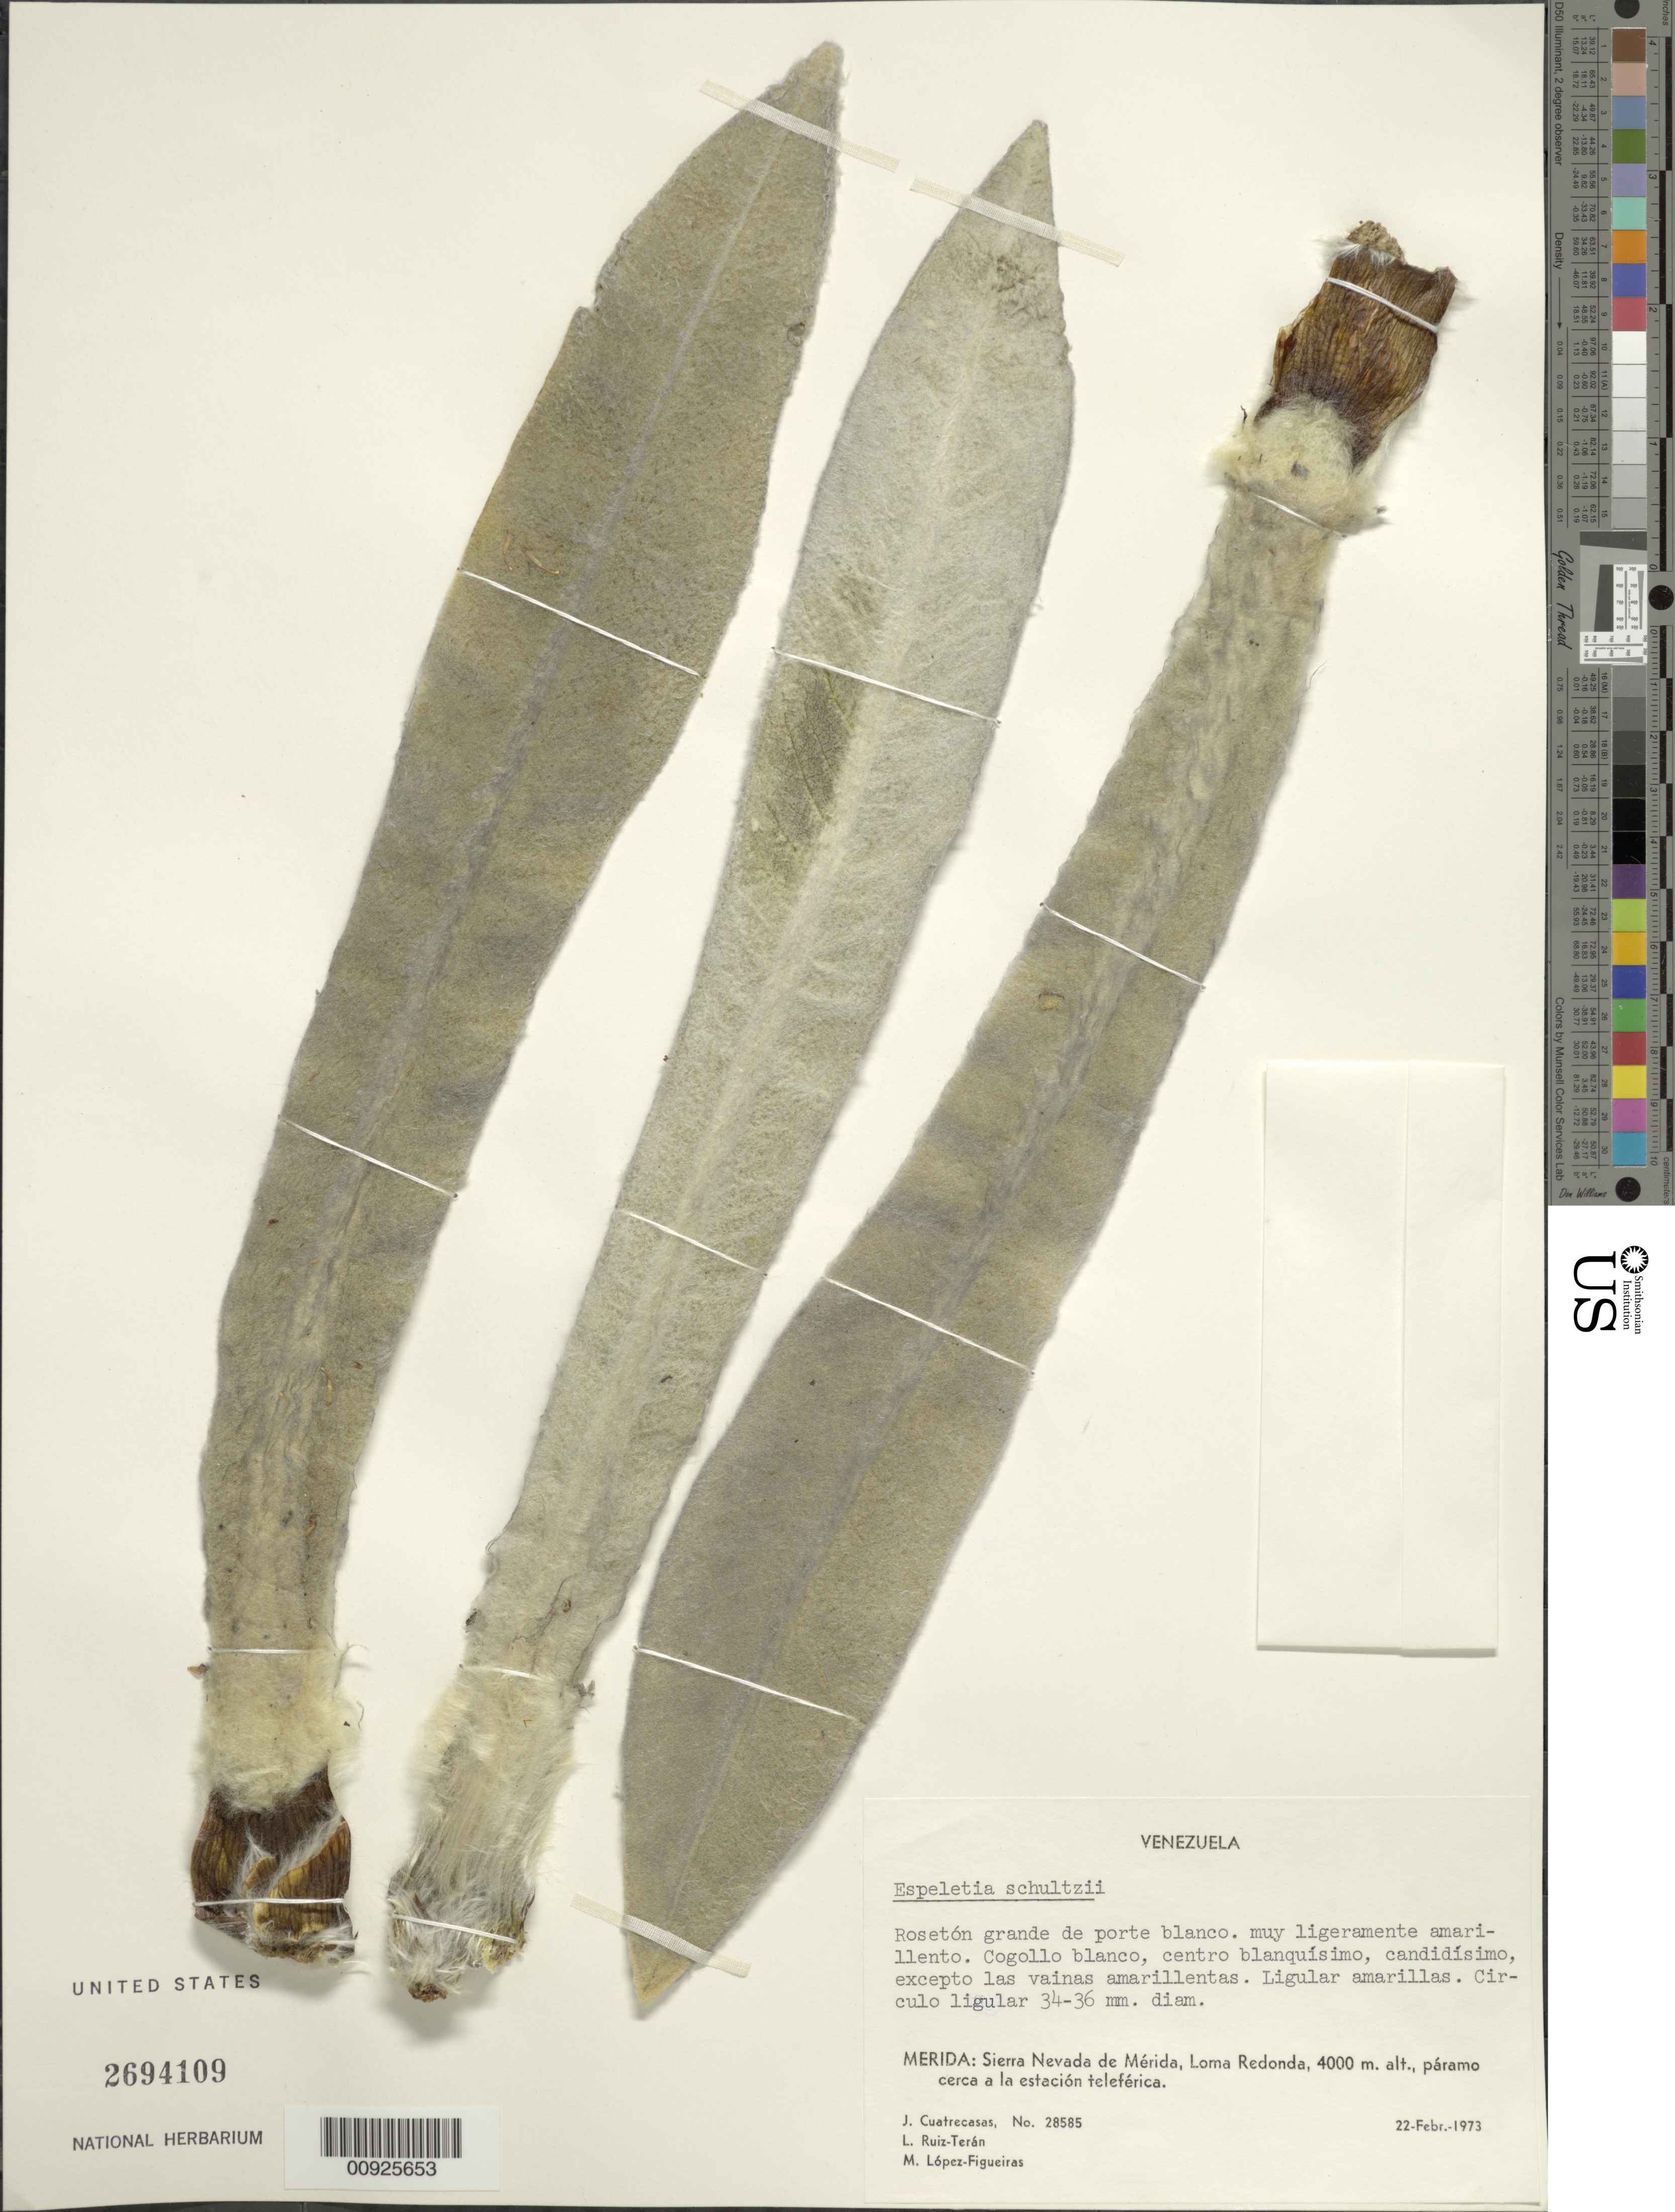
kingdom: Plantae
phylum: Tracheophyta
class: Magnoliopsida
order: Asterales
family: Asteraceae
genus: Espeletia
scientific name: Espeletia schultzii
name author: Wedd.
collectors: J. Cuatrecasas, L. E. Ruíz-Terán & M. López Figueiras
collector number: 28585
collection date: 1973-02-22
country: Venezuela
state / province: Mérida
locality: Sierra Nevada de Mérida, Loma Redonda, páramo cerca a la estación teleférica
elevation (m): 4000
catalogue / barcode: US 2694109